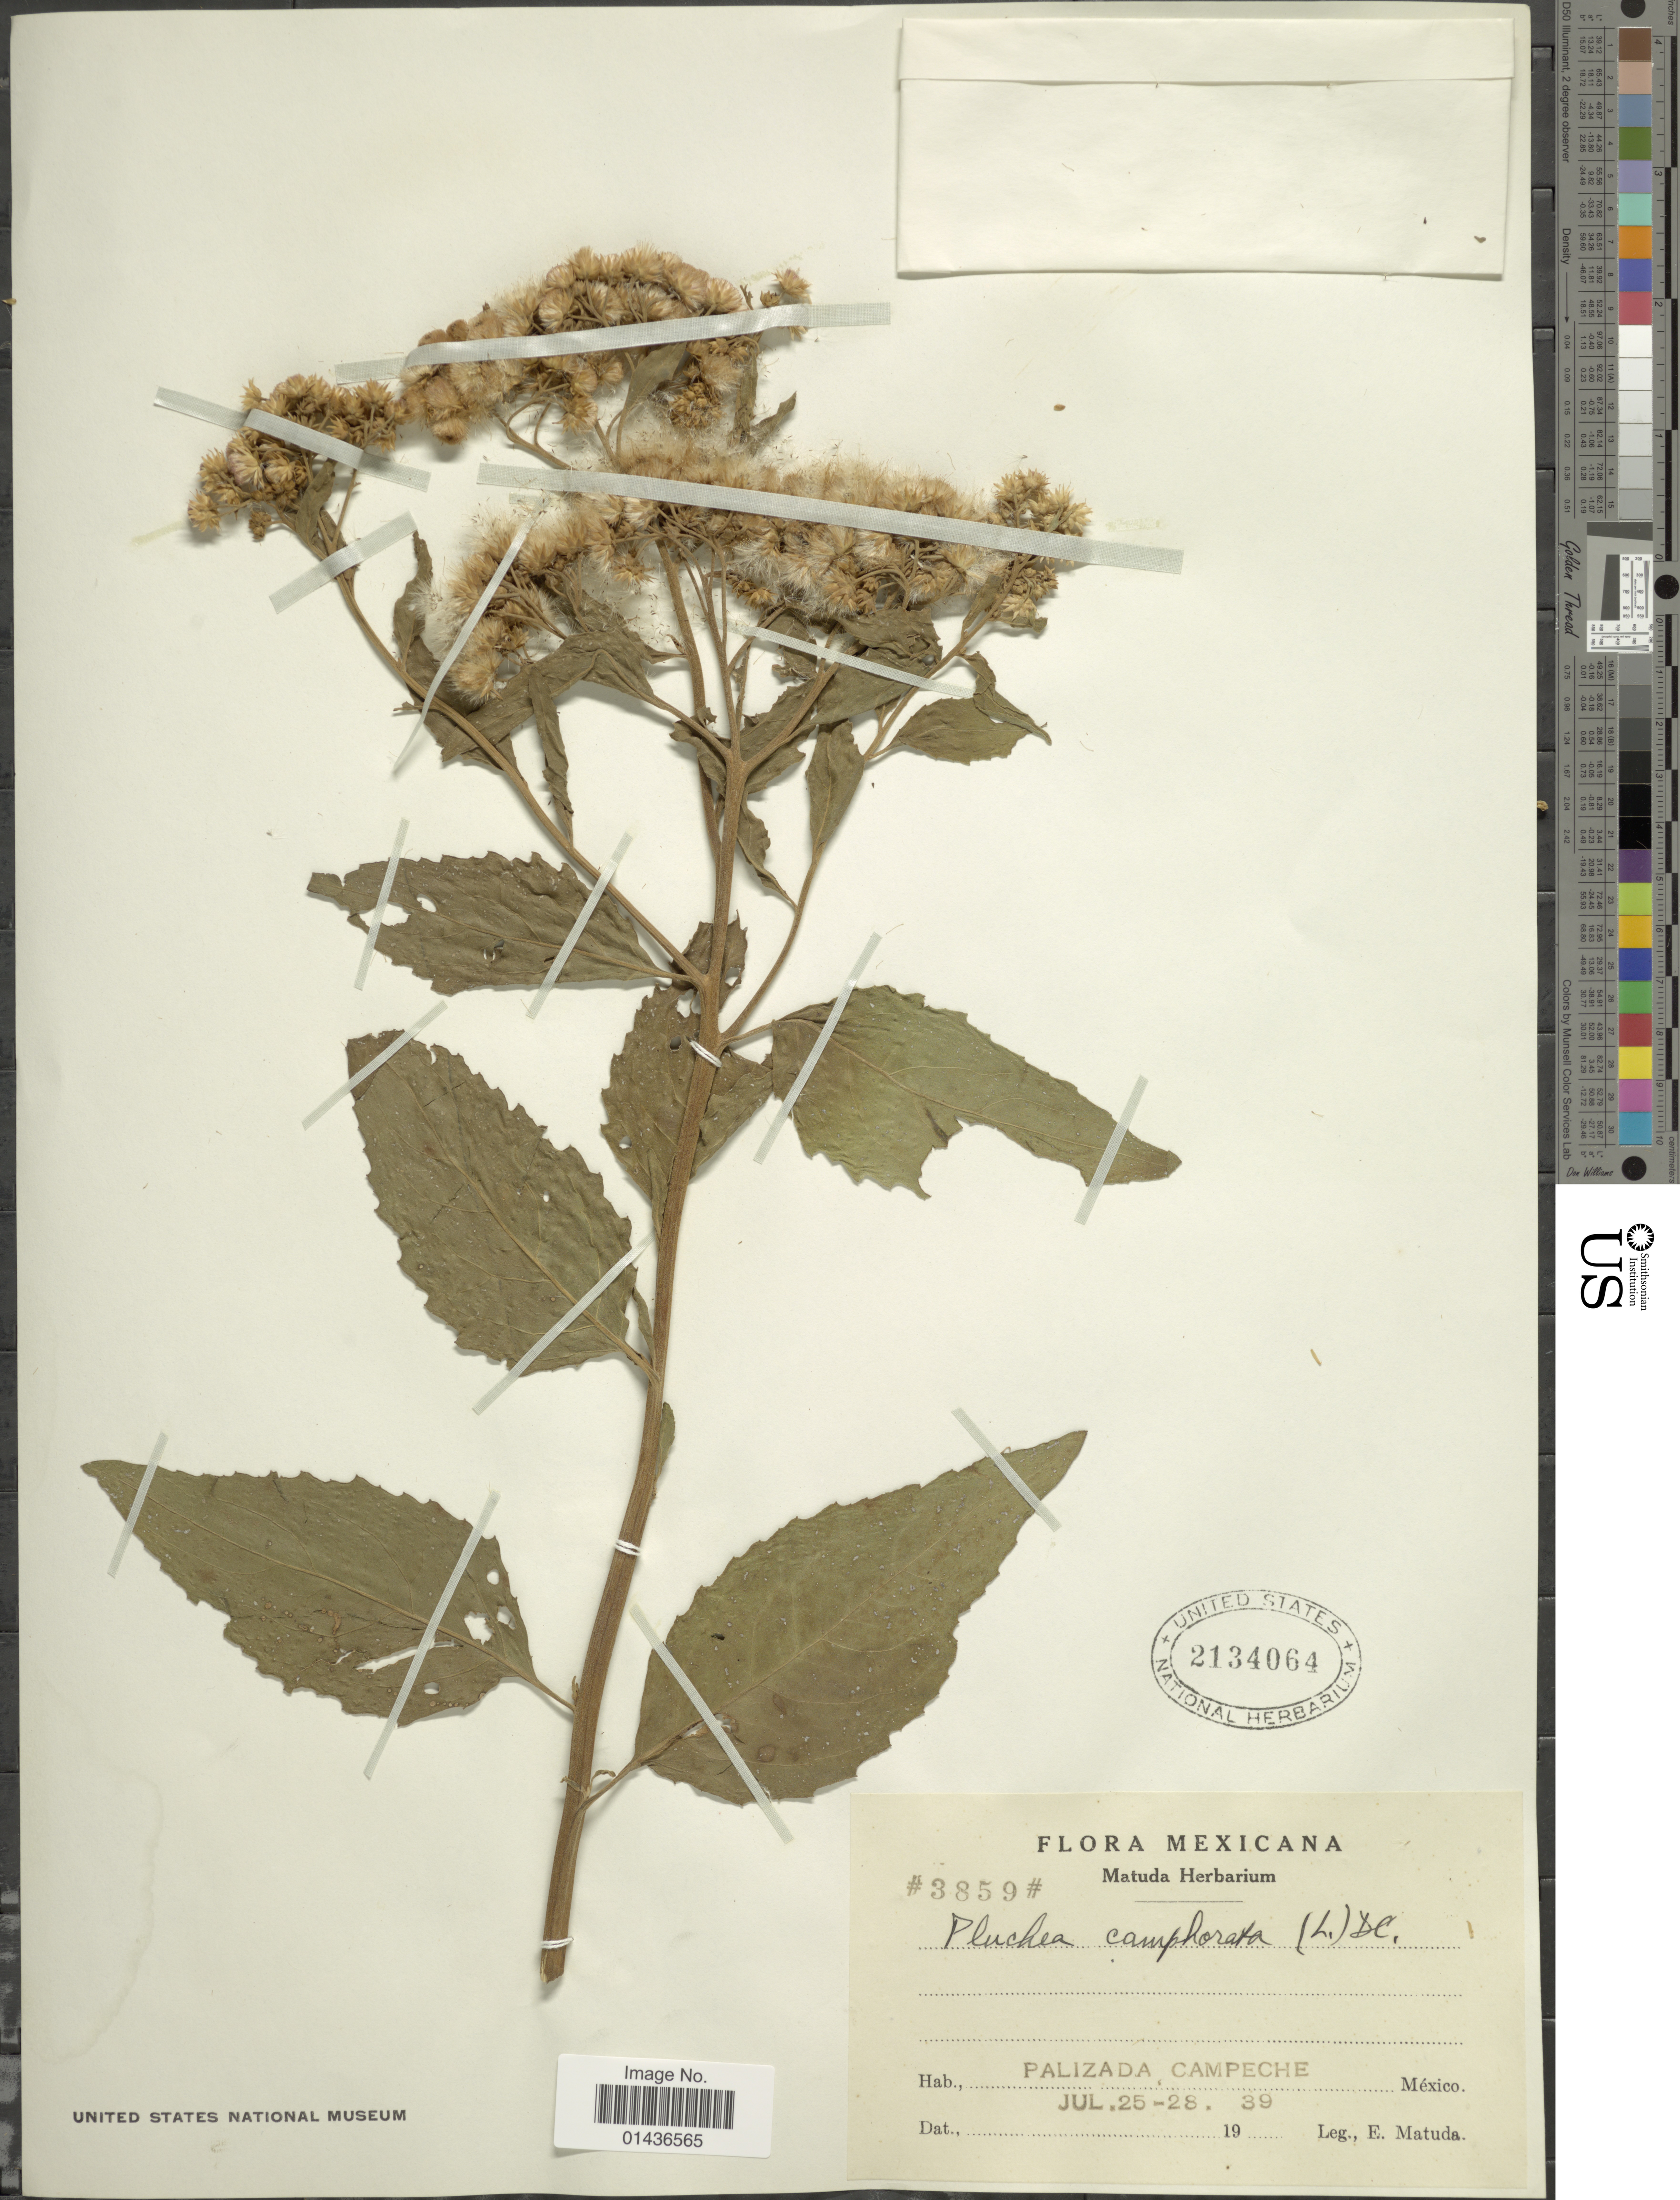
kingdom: Plantae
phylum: Tracheophyta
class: Magnoliopsida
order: Asterales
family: Asteraceae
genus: Pluchea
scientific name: Pluchea odorata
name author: (L.) Cass.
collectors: E. Matuda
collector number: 3859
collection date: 1939-07-25/1939-07-28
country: Mexico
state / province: Campeche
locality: Palizada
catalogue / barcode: US 2134064